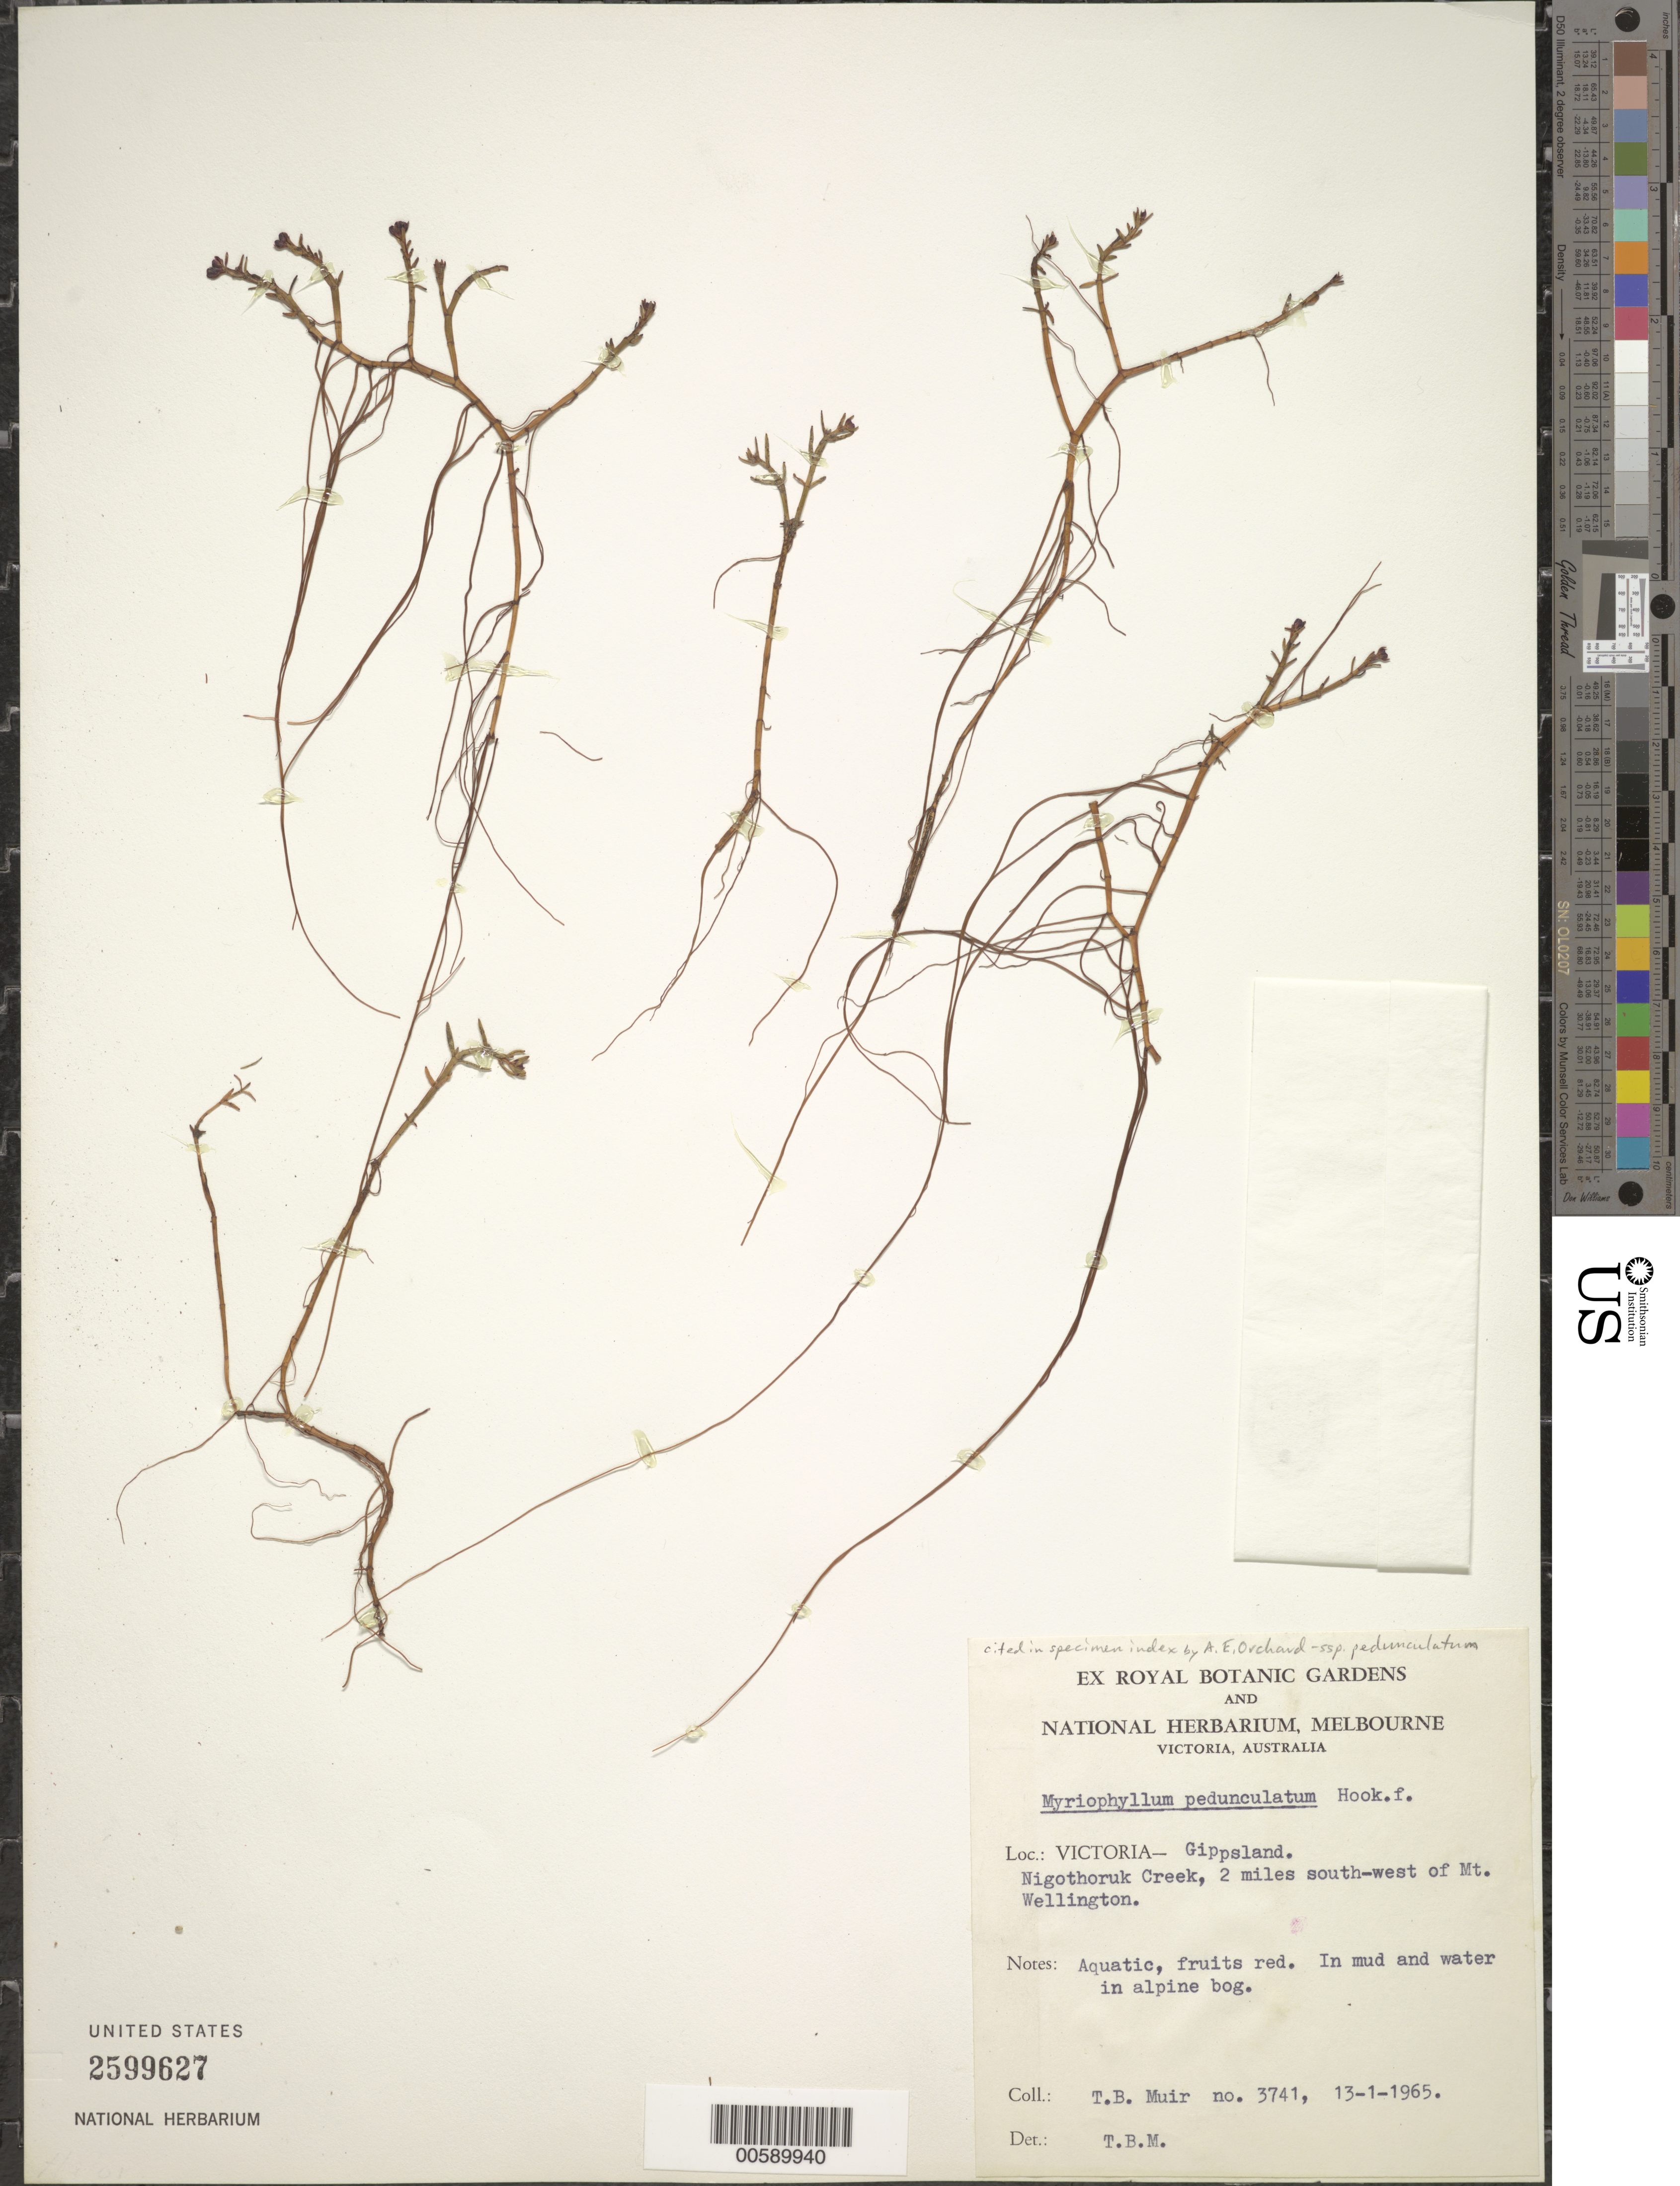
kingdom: Plantae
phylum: Tracheophyta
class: Magnoliopsida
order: Saxifragales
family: Haloragaceae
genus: Myriophyllum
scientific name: Myriophyllum pedunculatum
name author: Hook. f.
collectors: T. Muir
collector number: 3741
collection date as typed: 13 Jan 1965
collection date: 1965-01-13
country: Australia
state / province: Victoria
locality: Gippsland, Nigothoruk, Creek, SW of Mt. Wellington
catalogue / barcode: US 2599627